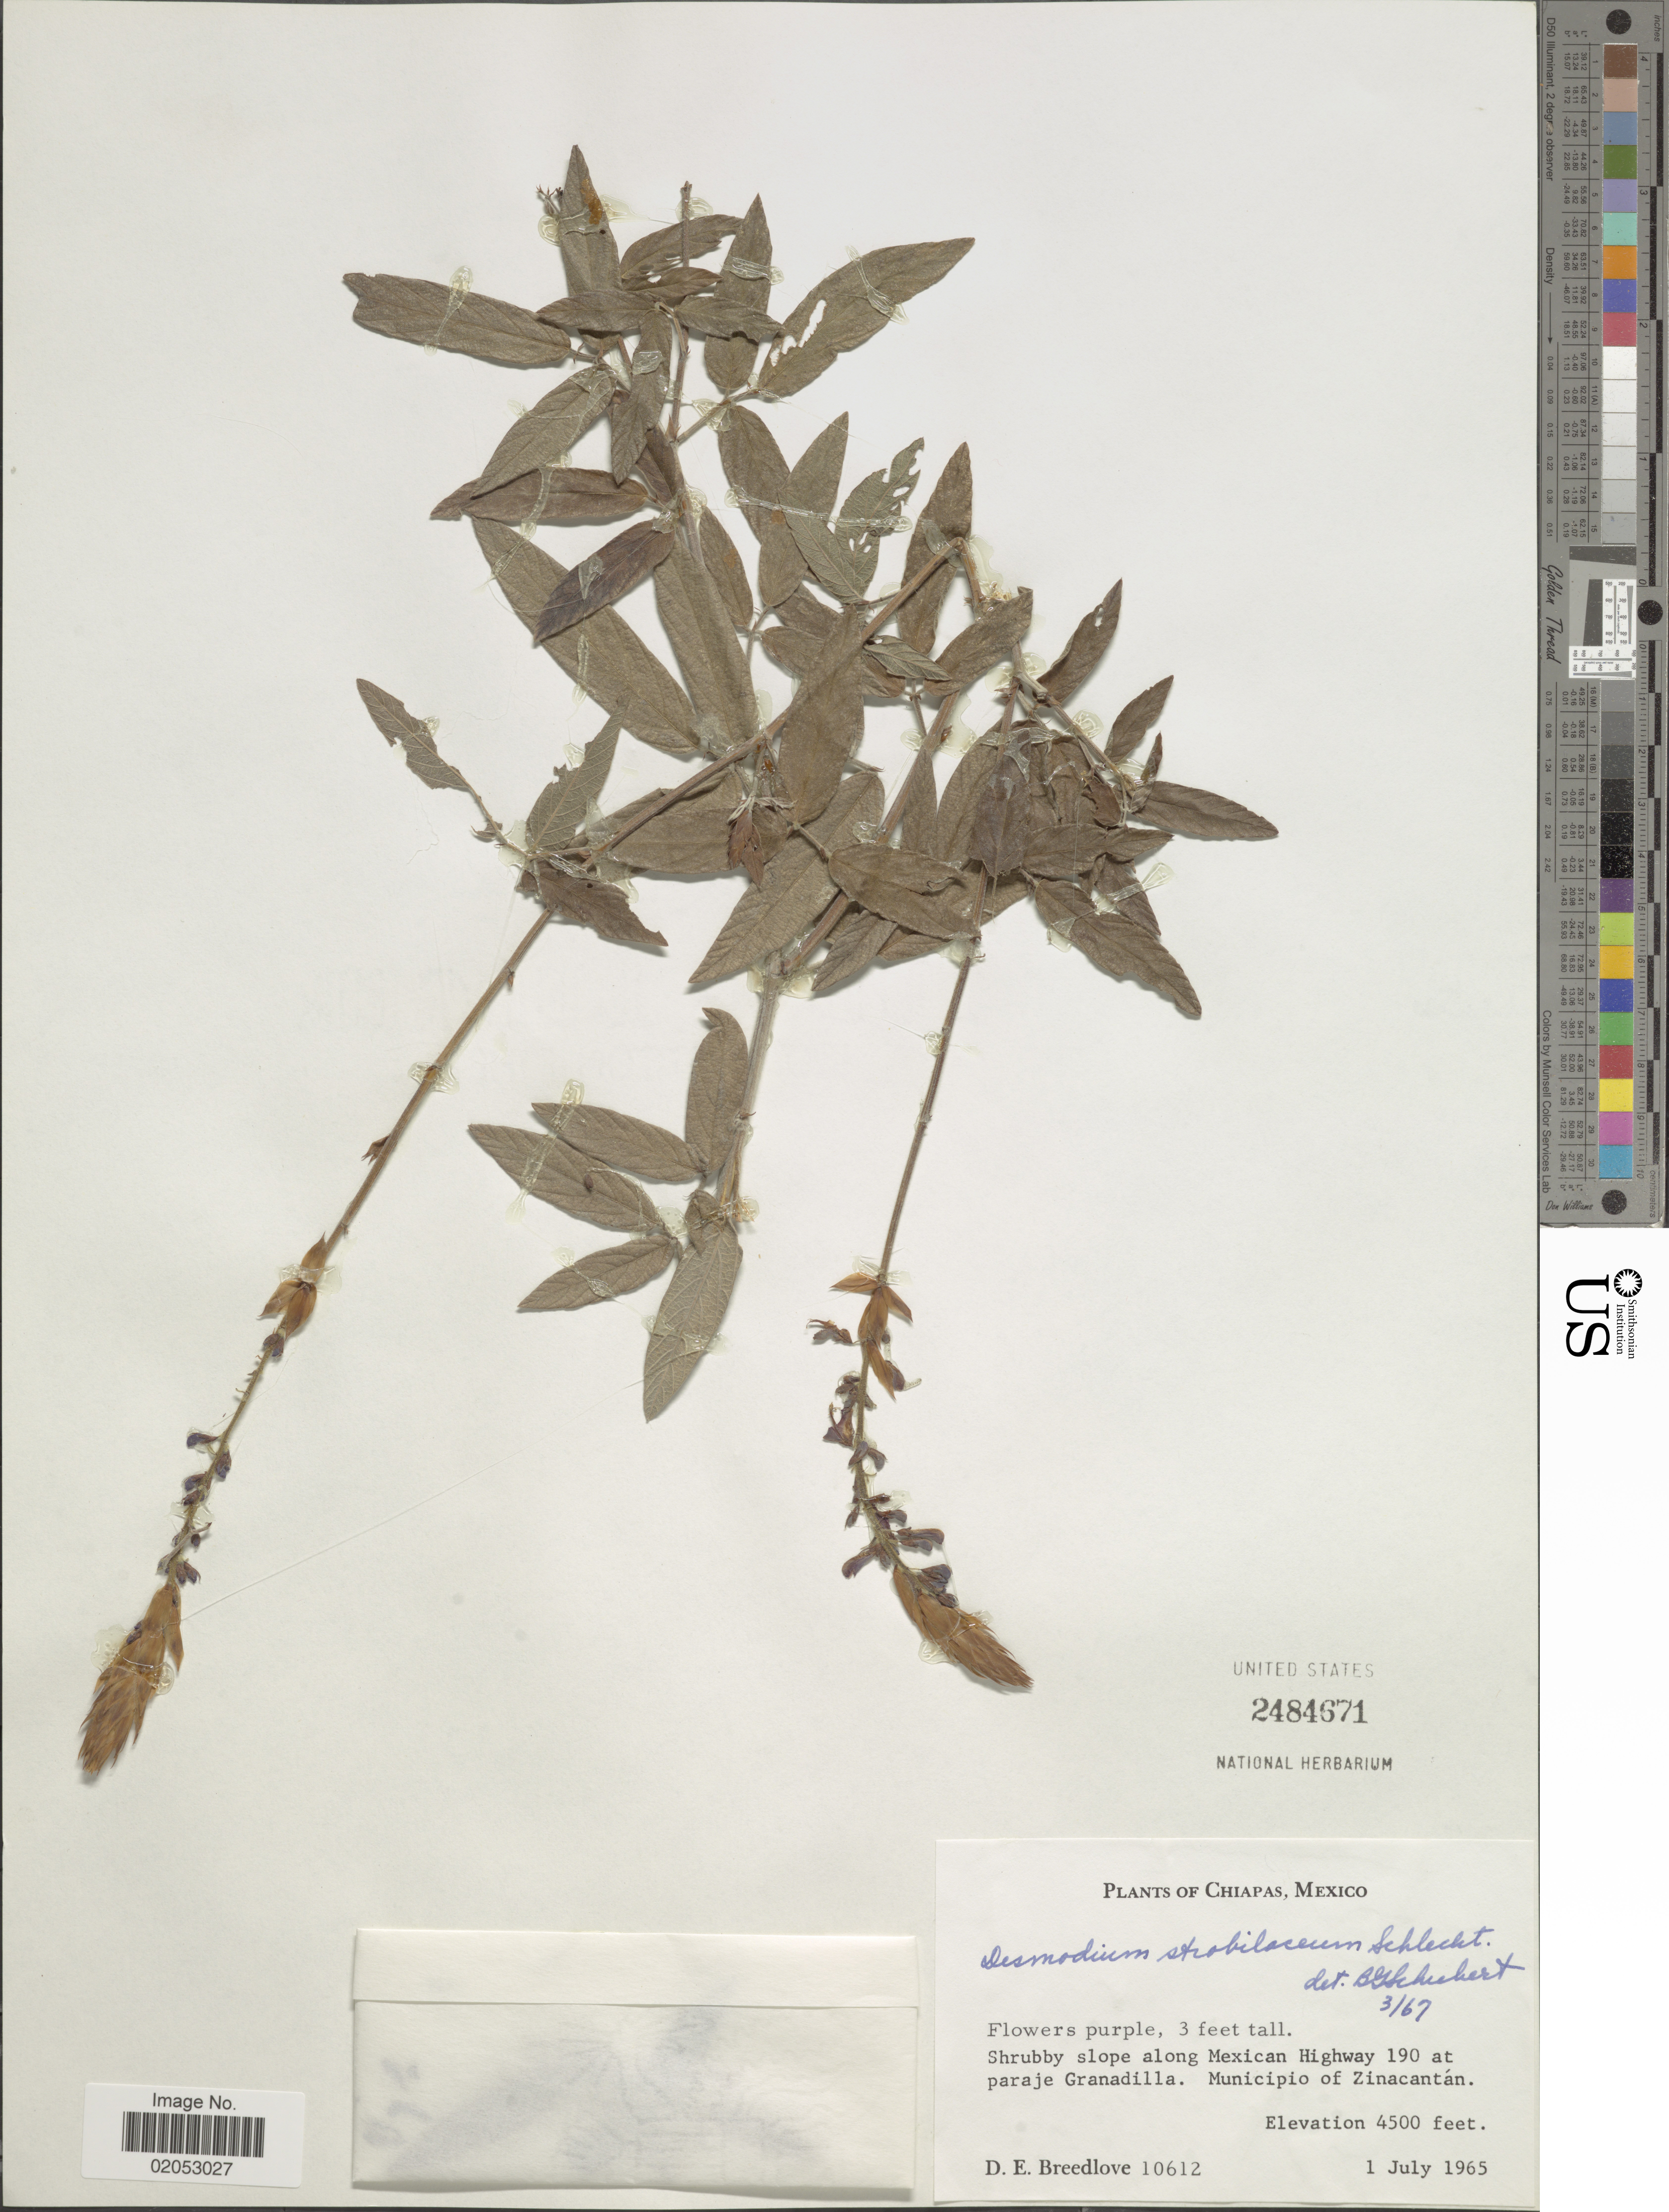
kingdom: Plantae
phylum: Tracheophyta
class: Magnoliopsida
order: Fabales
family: Fabaceae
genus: Desmodium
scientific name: Desmodium strobilaceum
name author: Schltdl.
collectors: D. E. Breedlove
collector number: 10612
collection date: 1965-07-01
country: Mexico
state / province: Chiapas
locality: Shrubby slope along Mexican Highway 190 at paraje Granadilla. Municipio of Zinacantán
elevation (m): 1372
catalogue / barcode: US 2484671